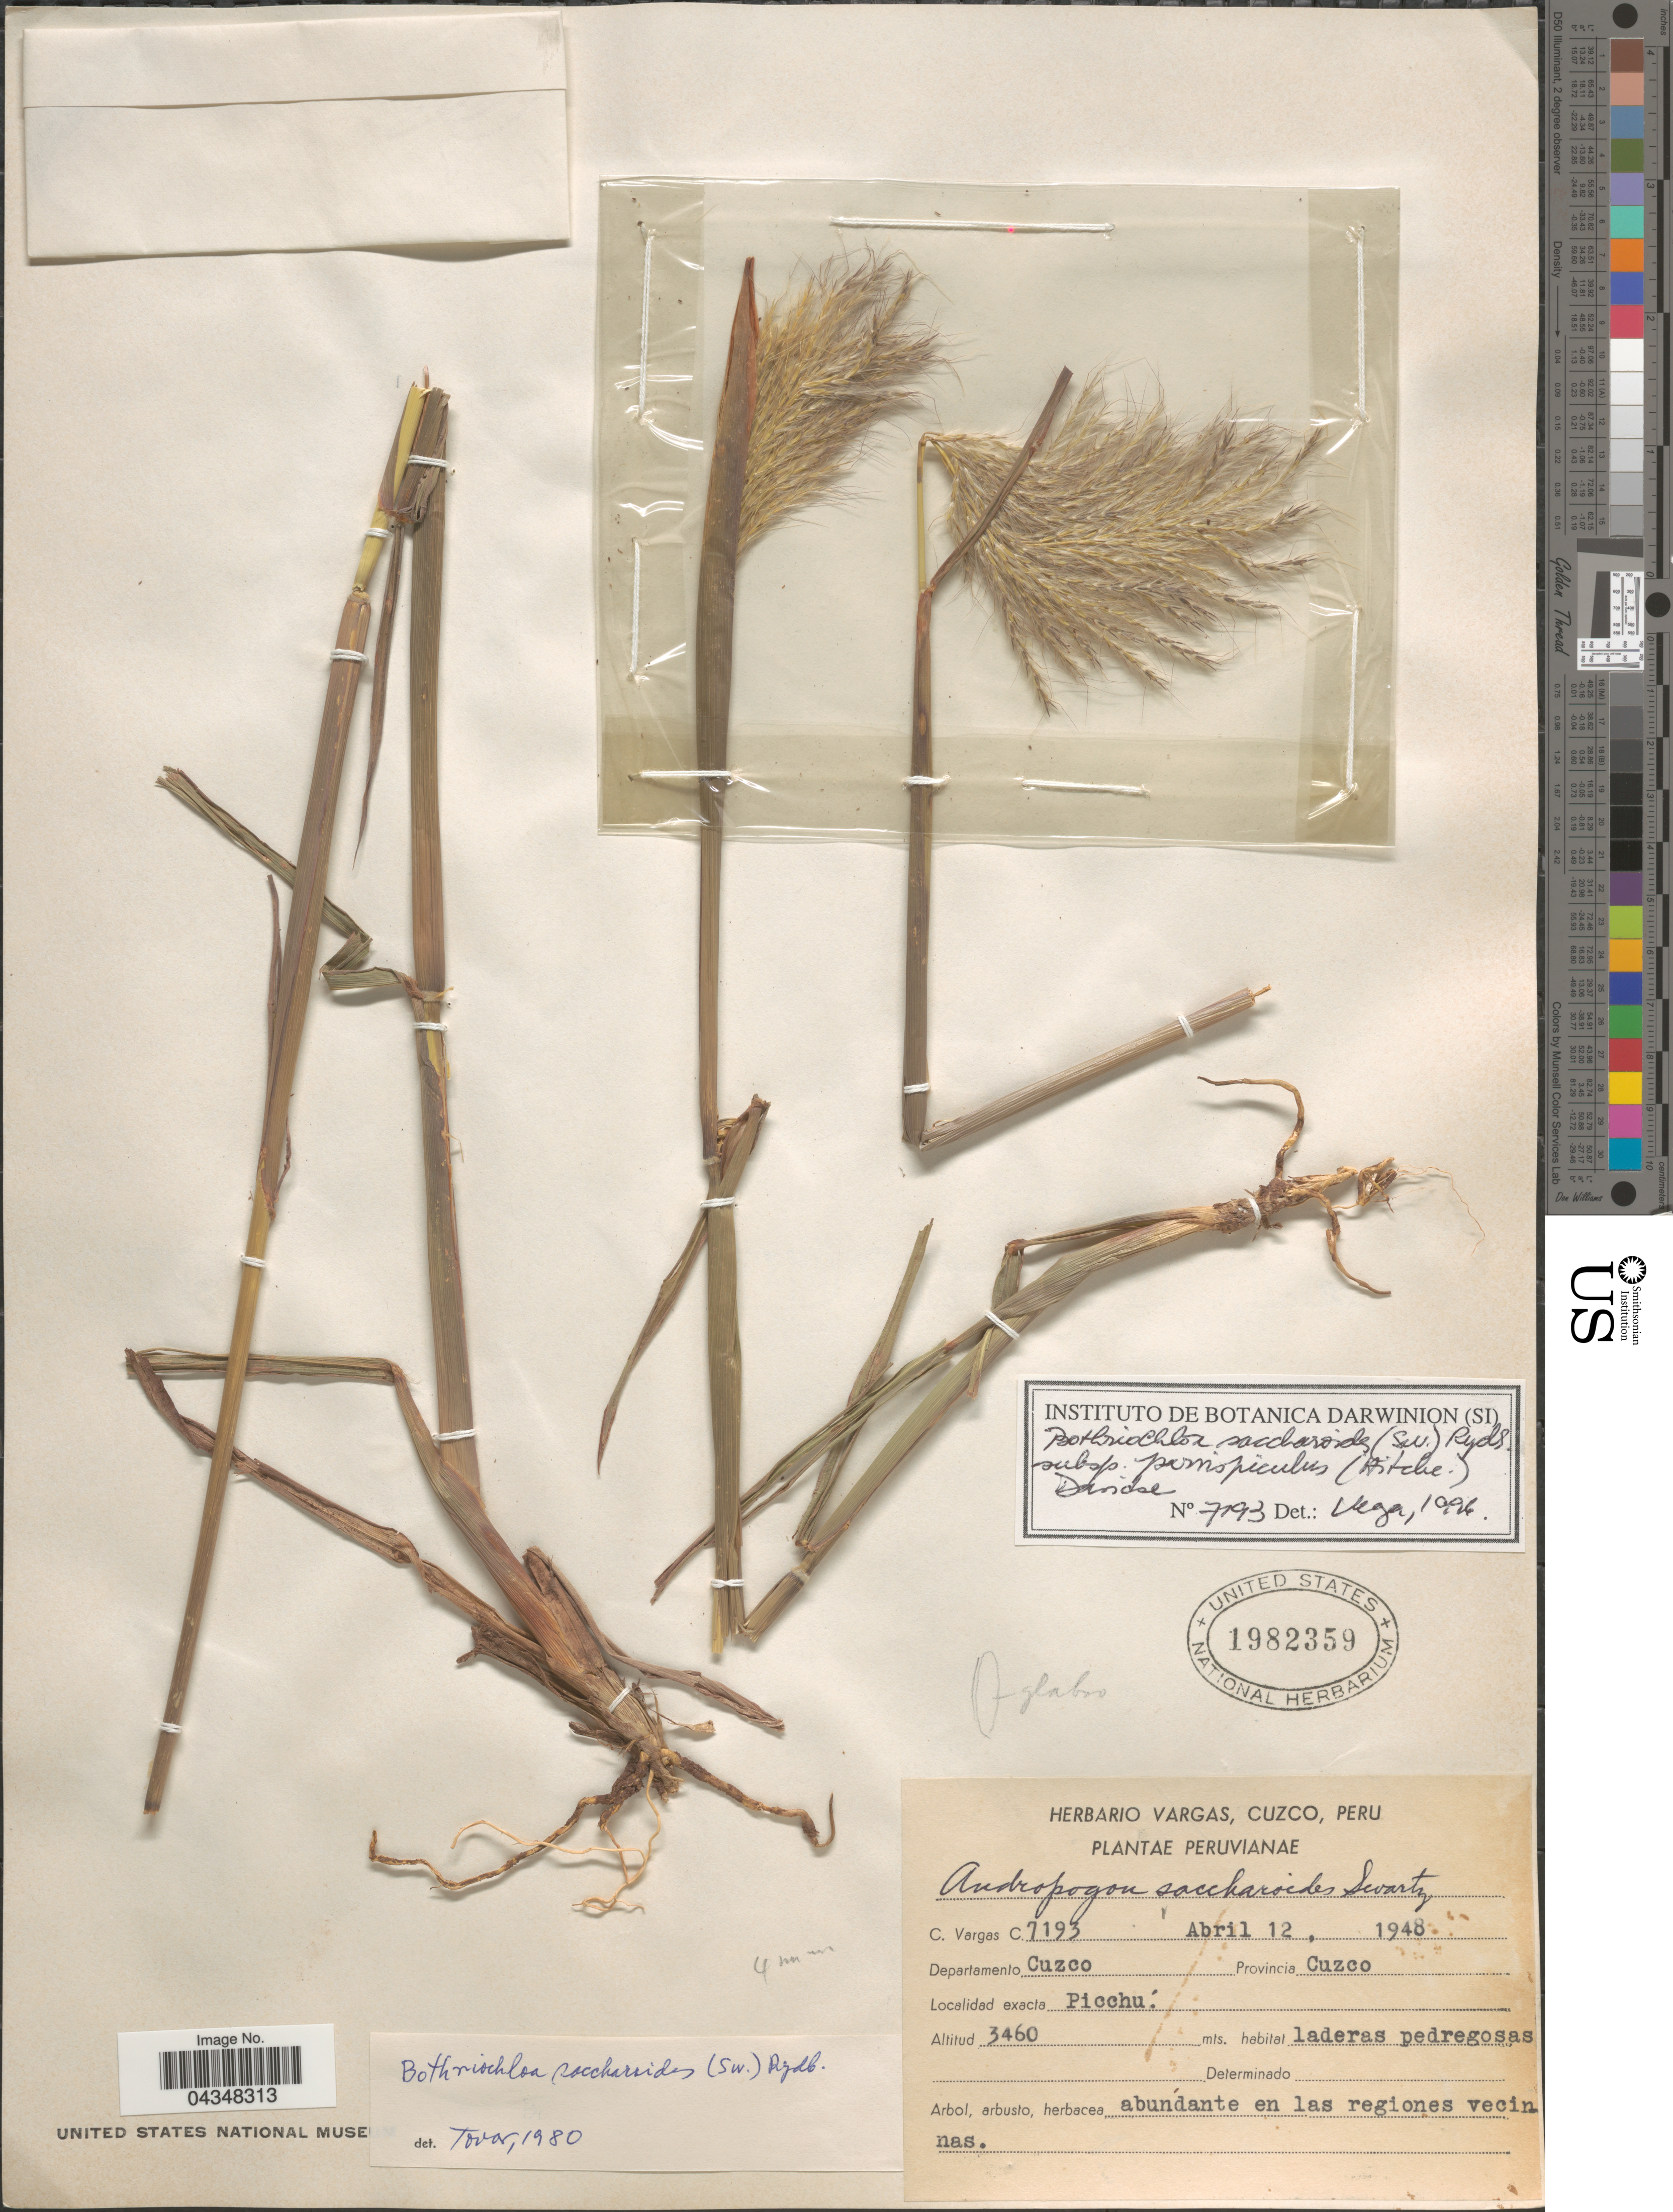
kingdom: Plantae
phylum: Tracheophyta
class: Liliopsida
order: Poales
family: Poaceae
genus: Bothriochloa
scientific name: Bothriochloa saccharoides var. parvispicula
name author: (Hitchc.) Tovar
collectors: C. Vargas Calderón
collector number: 7193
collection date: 1948-04-12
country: Peru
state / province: Cusco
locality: Departamento Cuzco. Provincia Cuzco. Picchu.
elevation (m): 3460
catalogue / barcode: US 1982359